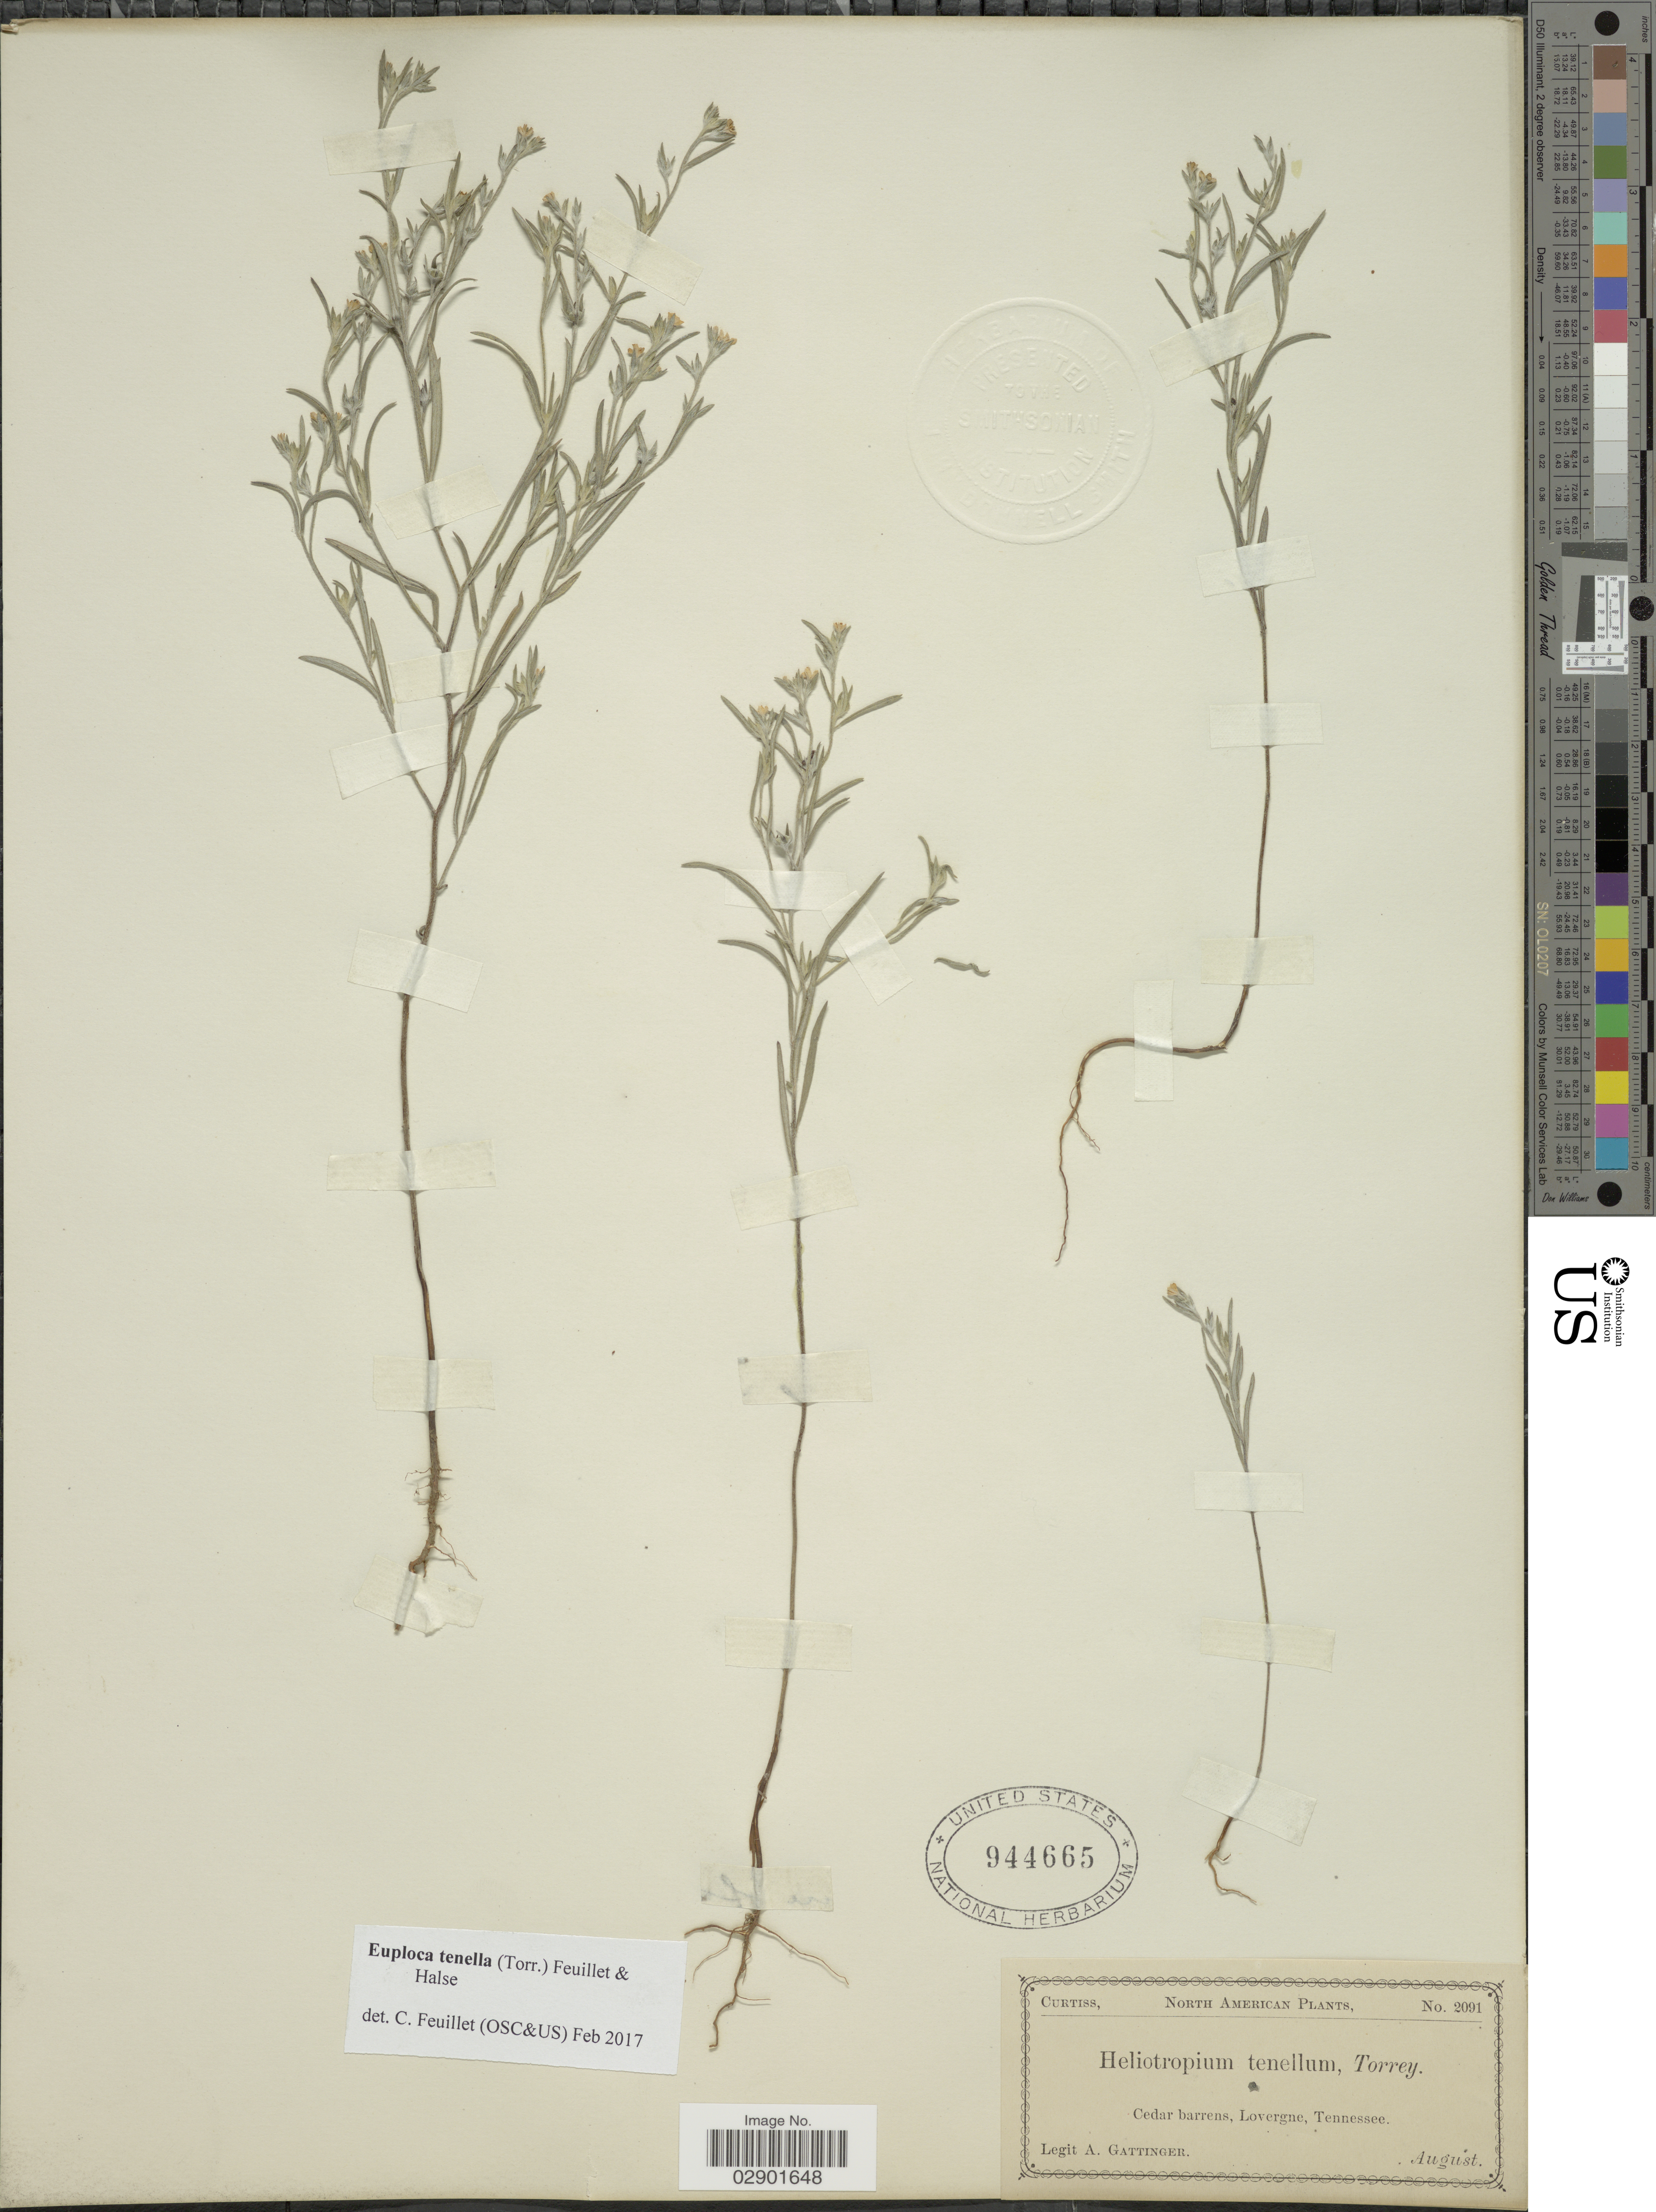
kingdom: Plantae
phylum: Tracheophyta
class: Magnoliopsida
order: Boraginales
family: Heliotropiaceae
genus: Euploca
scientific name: Euploca polyphylla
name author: (Lehm.) J.I.M. Melo & Semir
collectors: A. Gattinger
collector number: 2091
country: United States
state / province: Tennessee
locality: North America. Cedar barrens, Lavergne, Tennessee.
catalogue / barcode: US 944665